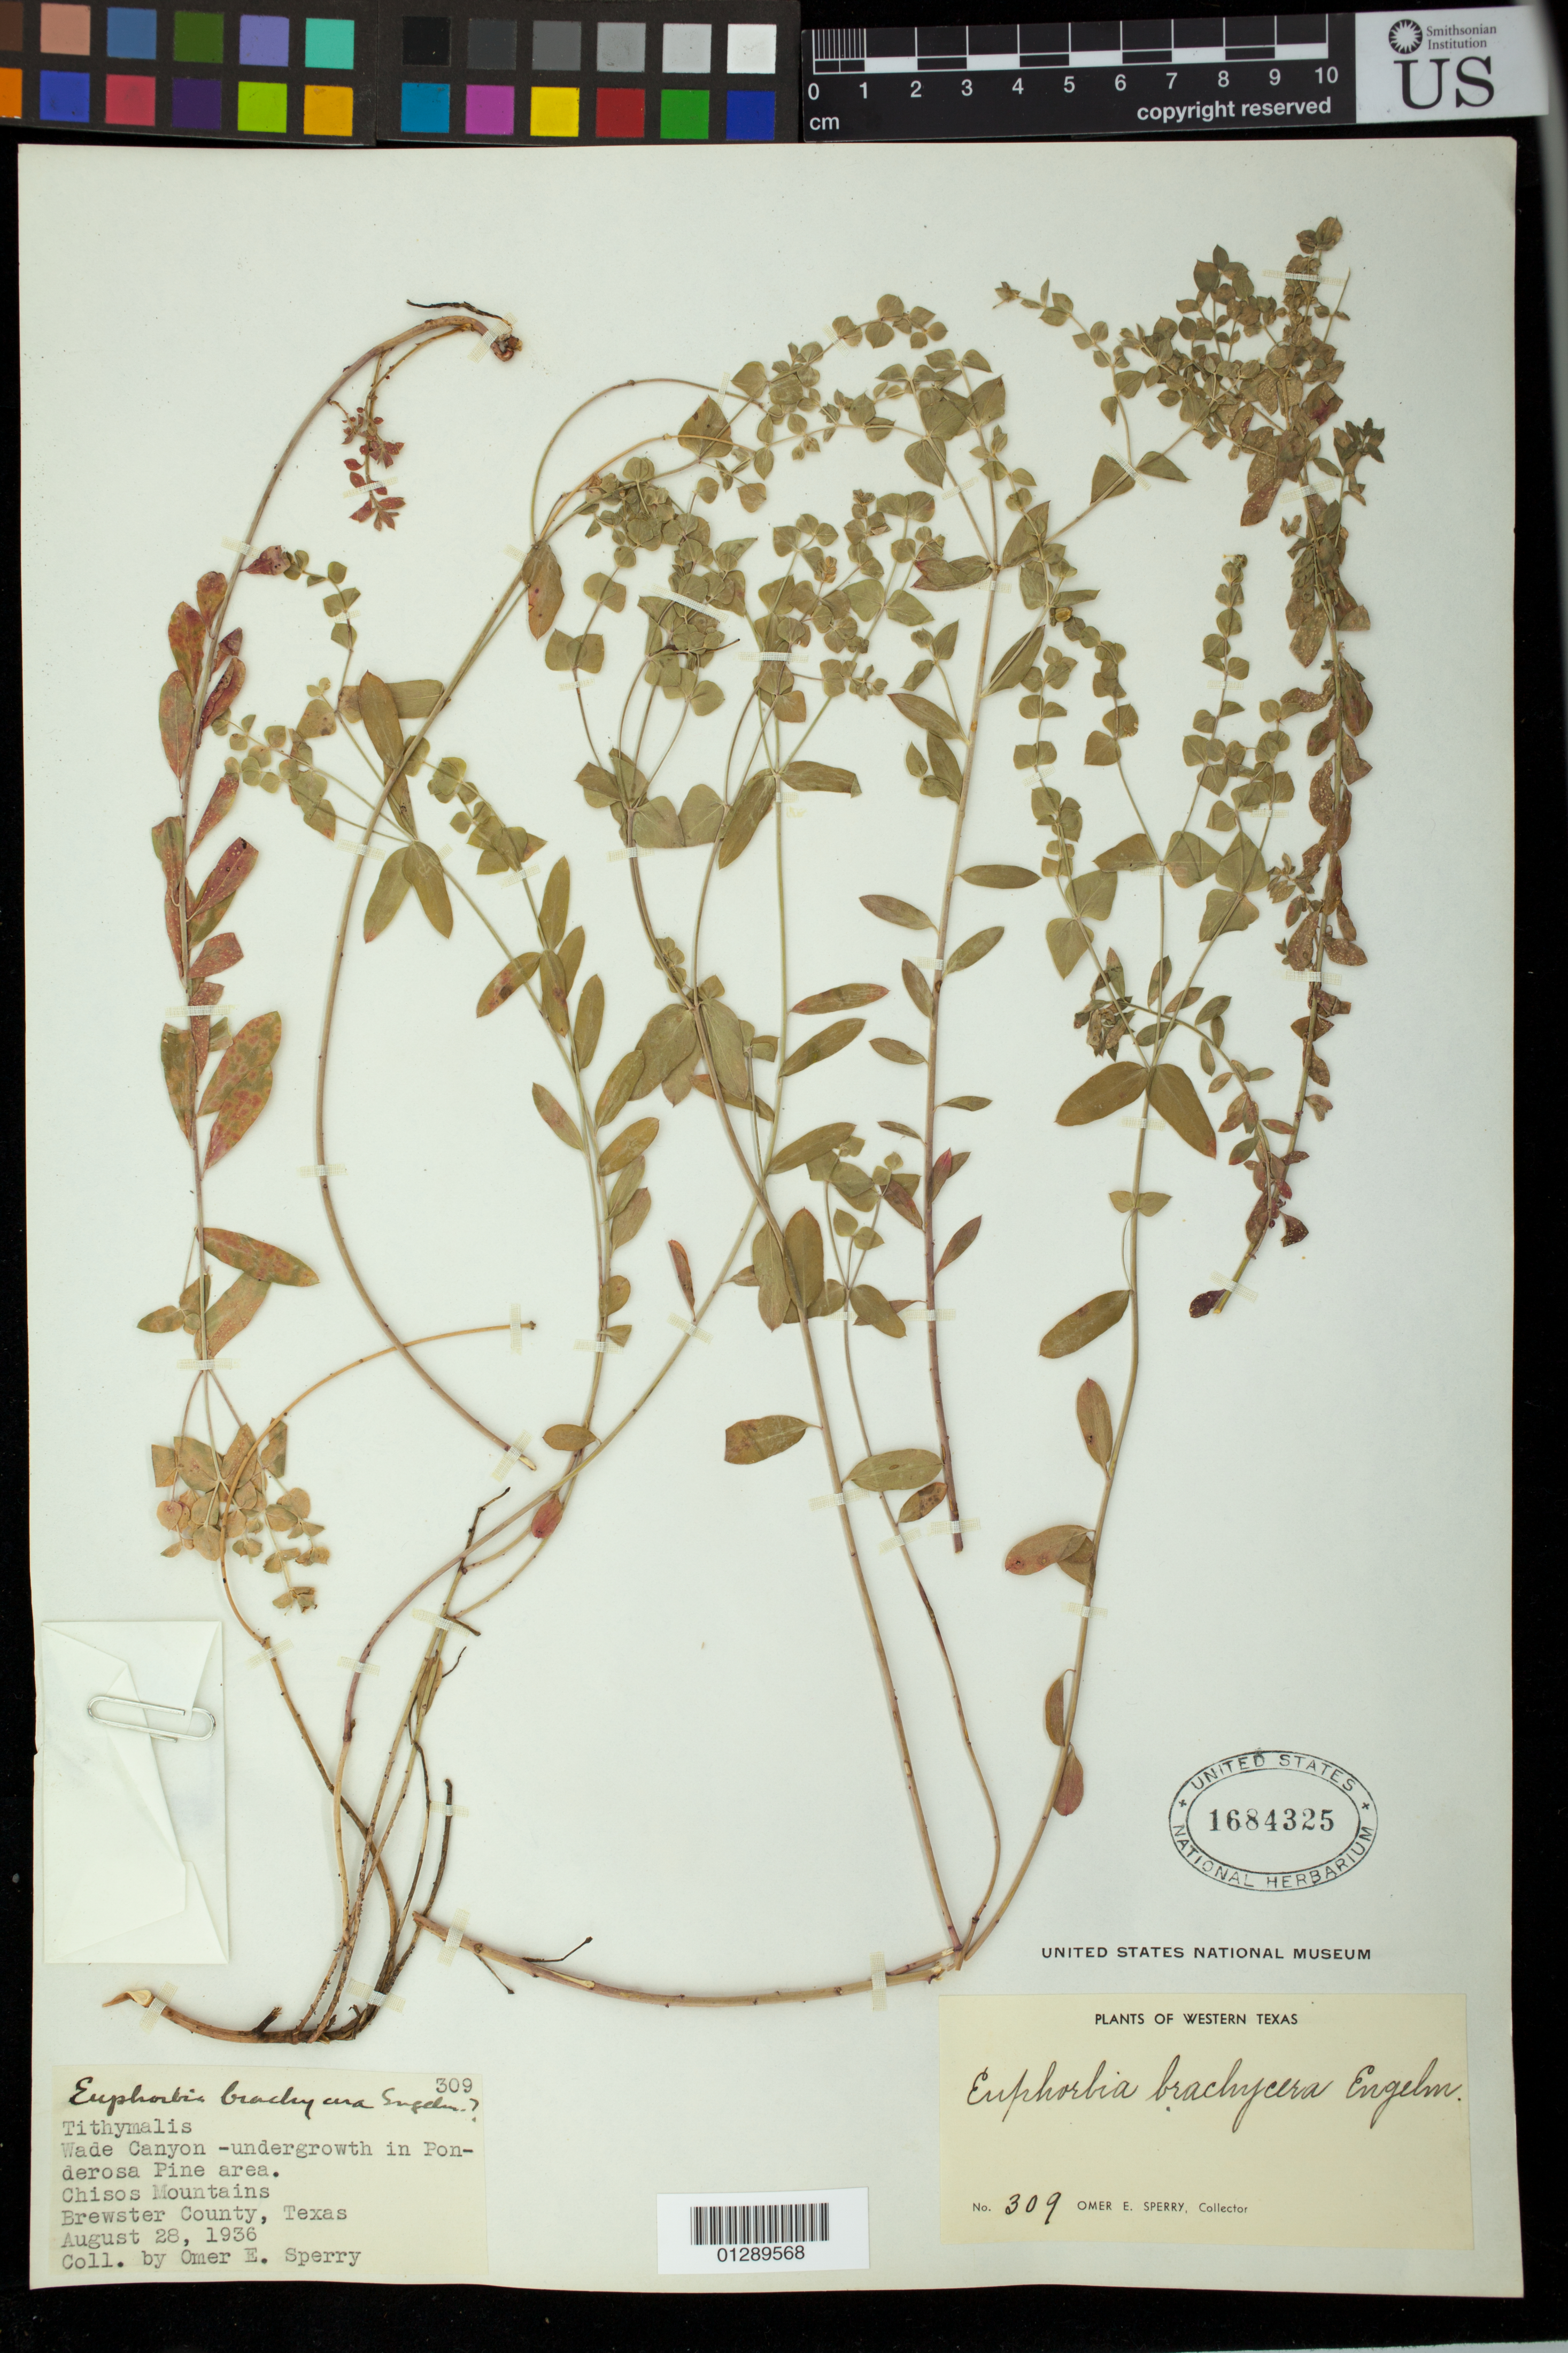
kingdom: Plantae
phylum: Tracheophyta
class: Magnoliopsida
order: Malpighiales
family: Euphorbiaceae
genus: Euphorbia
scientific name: Euphorbia brachycera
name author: Engelm. in Emory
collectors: O. E. Sperry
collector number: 309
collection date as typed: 28 Aug 1936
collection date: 1936-08-28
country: United States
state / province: Texas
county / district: Brewster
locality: Wade Canyon, Chisos mountains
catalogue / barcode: US 1684325